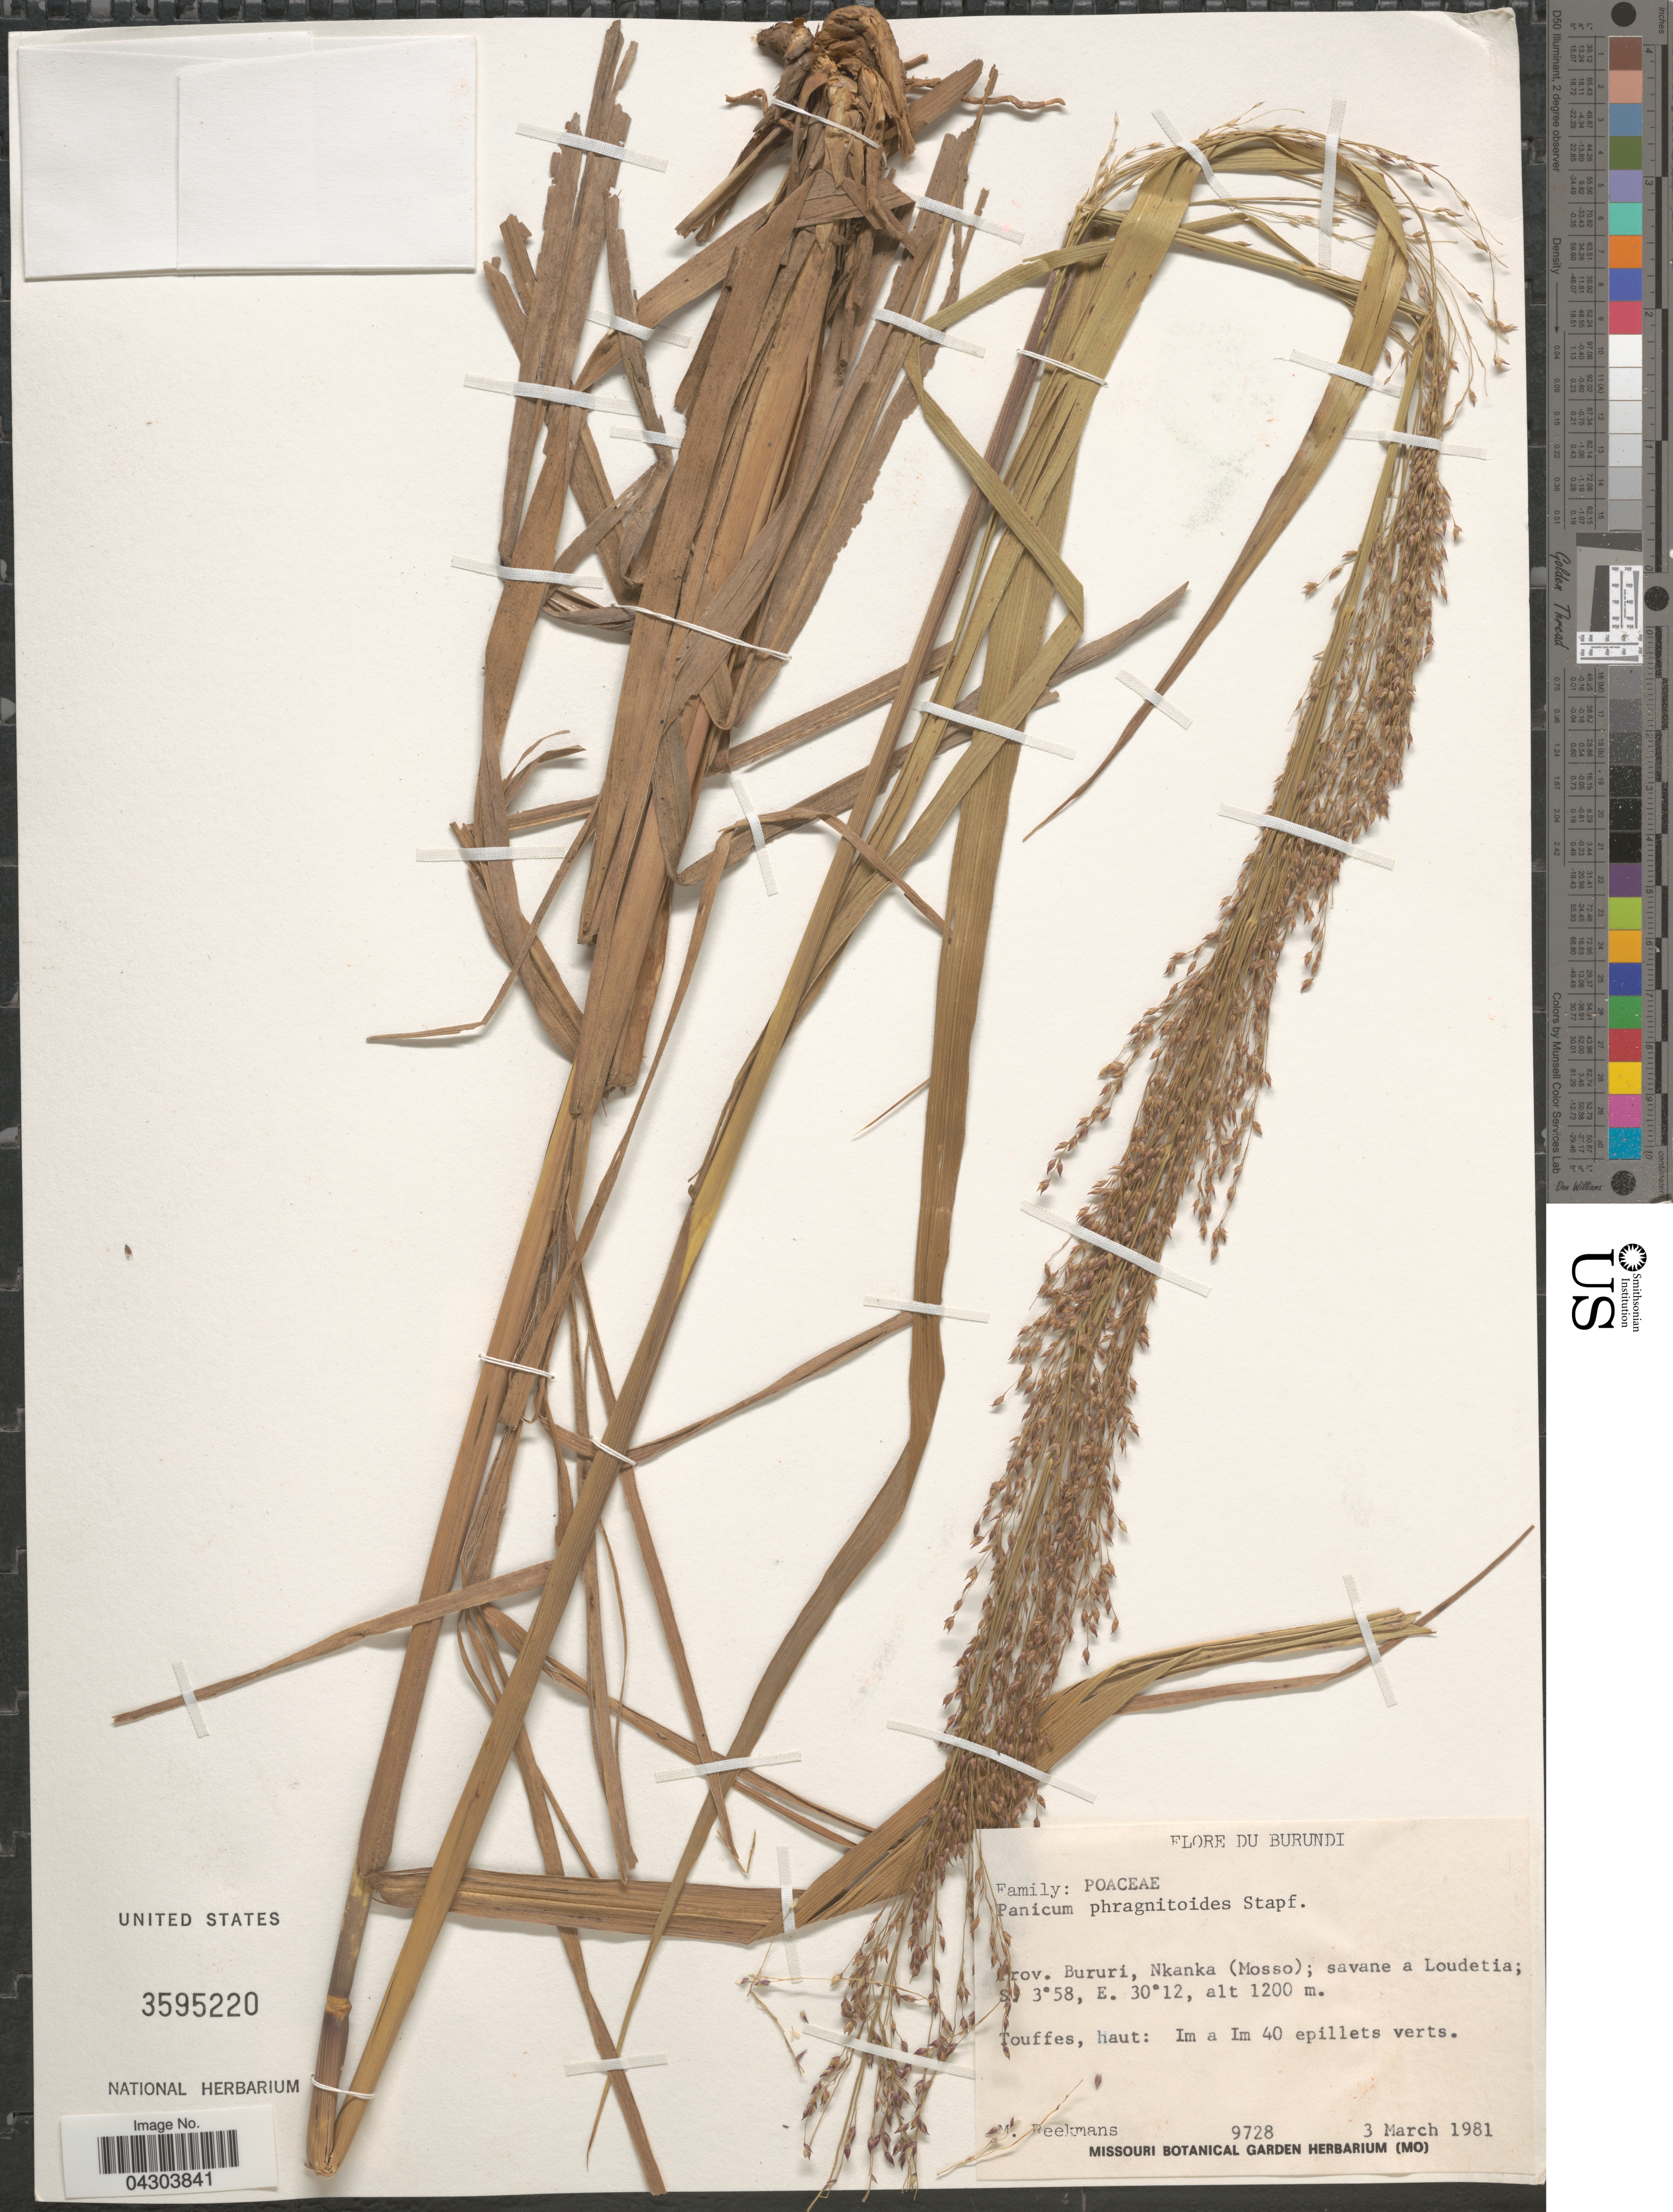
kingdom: Plantae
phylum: Tracheophyta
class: Liliopsida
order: Poales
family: Poaceae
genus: Panicum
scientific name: Panicum phragmitoides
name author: Stapf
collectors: M. Reekmans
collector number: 9728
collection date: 1981-03-03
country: Burundi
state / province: Bururi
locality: Nkanka (Mosso); savane a Loudetia.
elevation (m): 1200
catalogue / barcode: US 3595220